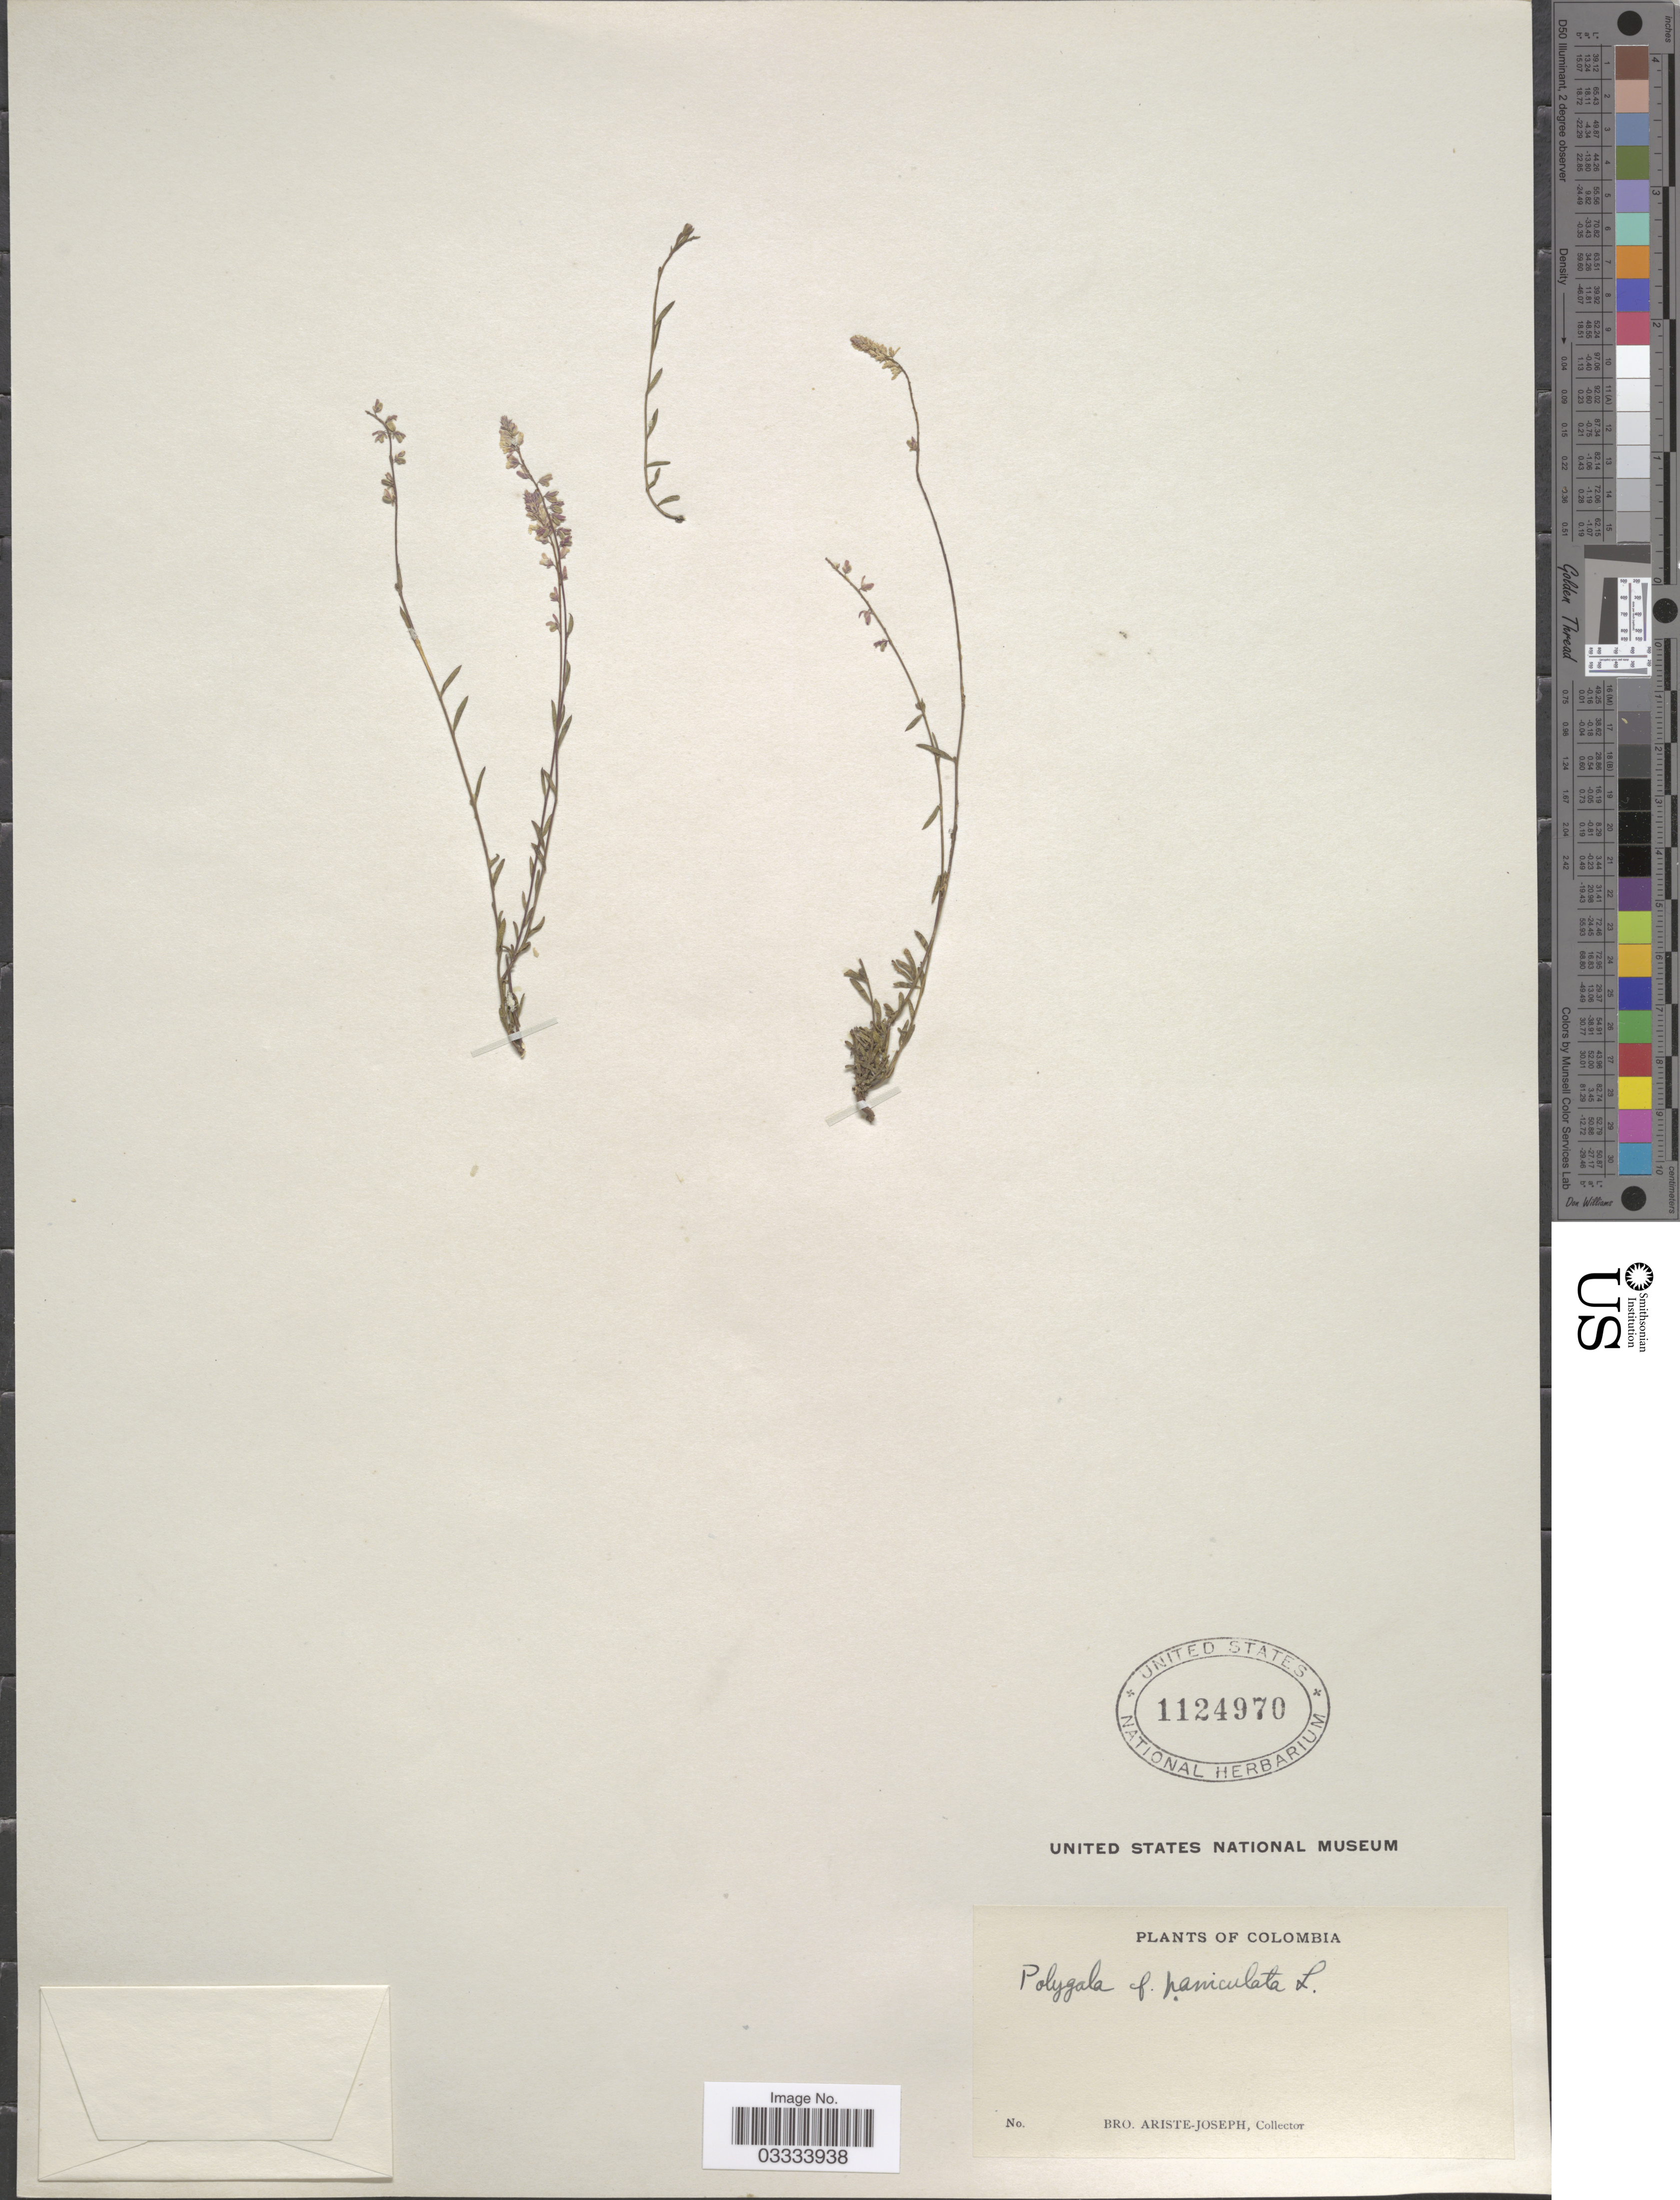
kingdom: Plantae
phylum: Tracheophyta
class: Magnoliopsida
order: Fabales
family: Polygalaceae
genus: Polygala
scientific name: Polygala paniculata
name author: L.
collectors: Bro. Ariste-Joseph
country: Colombia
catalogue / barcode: US 1124970